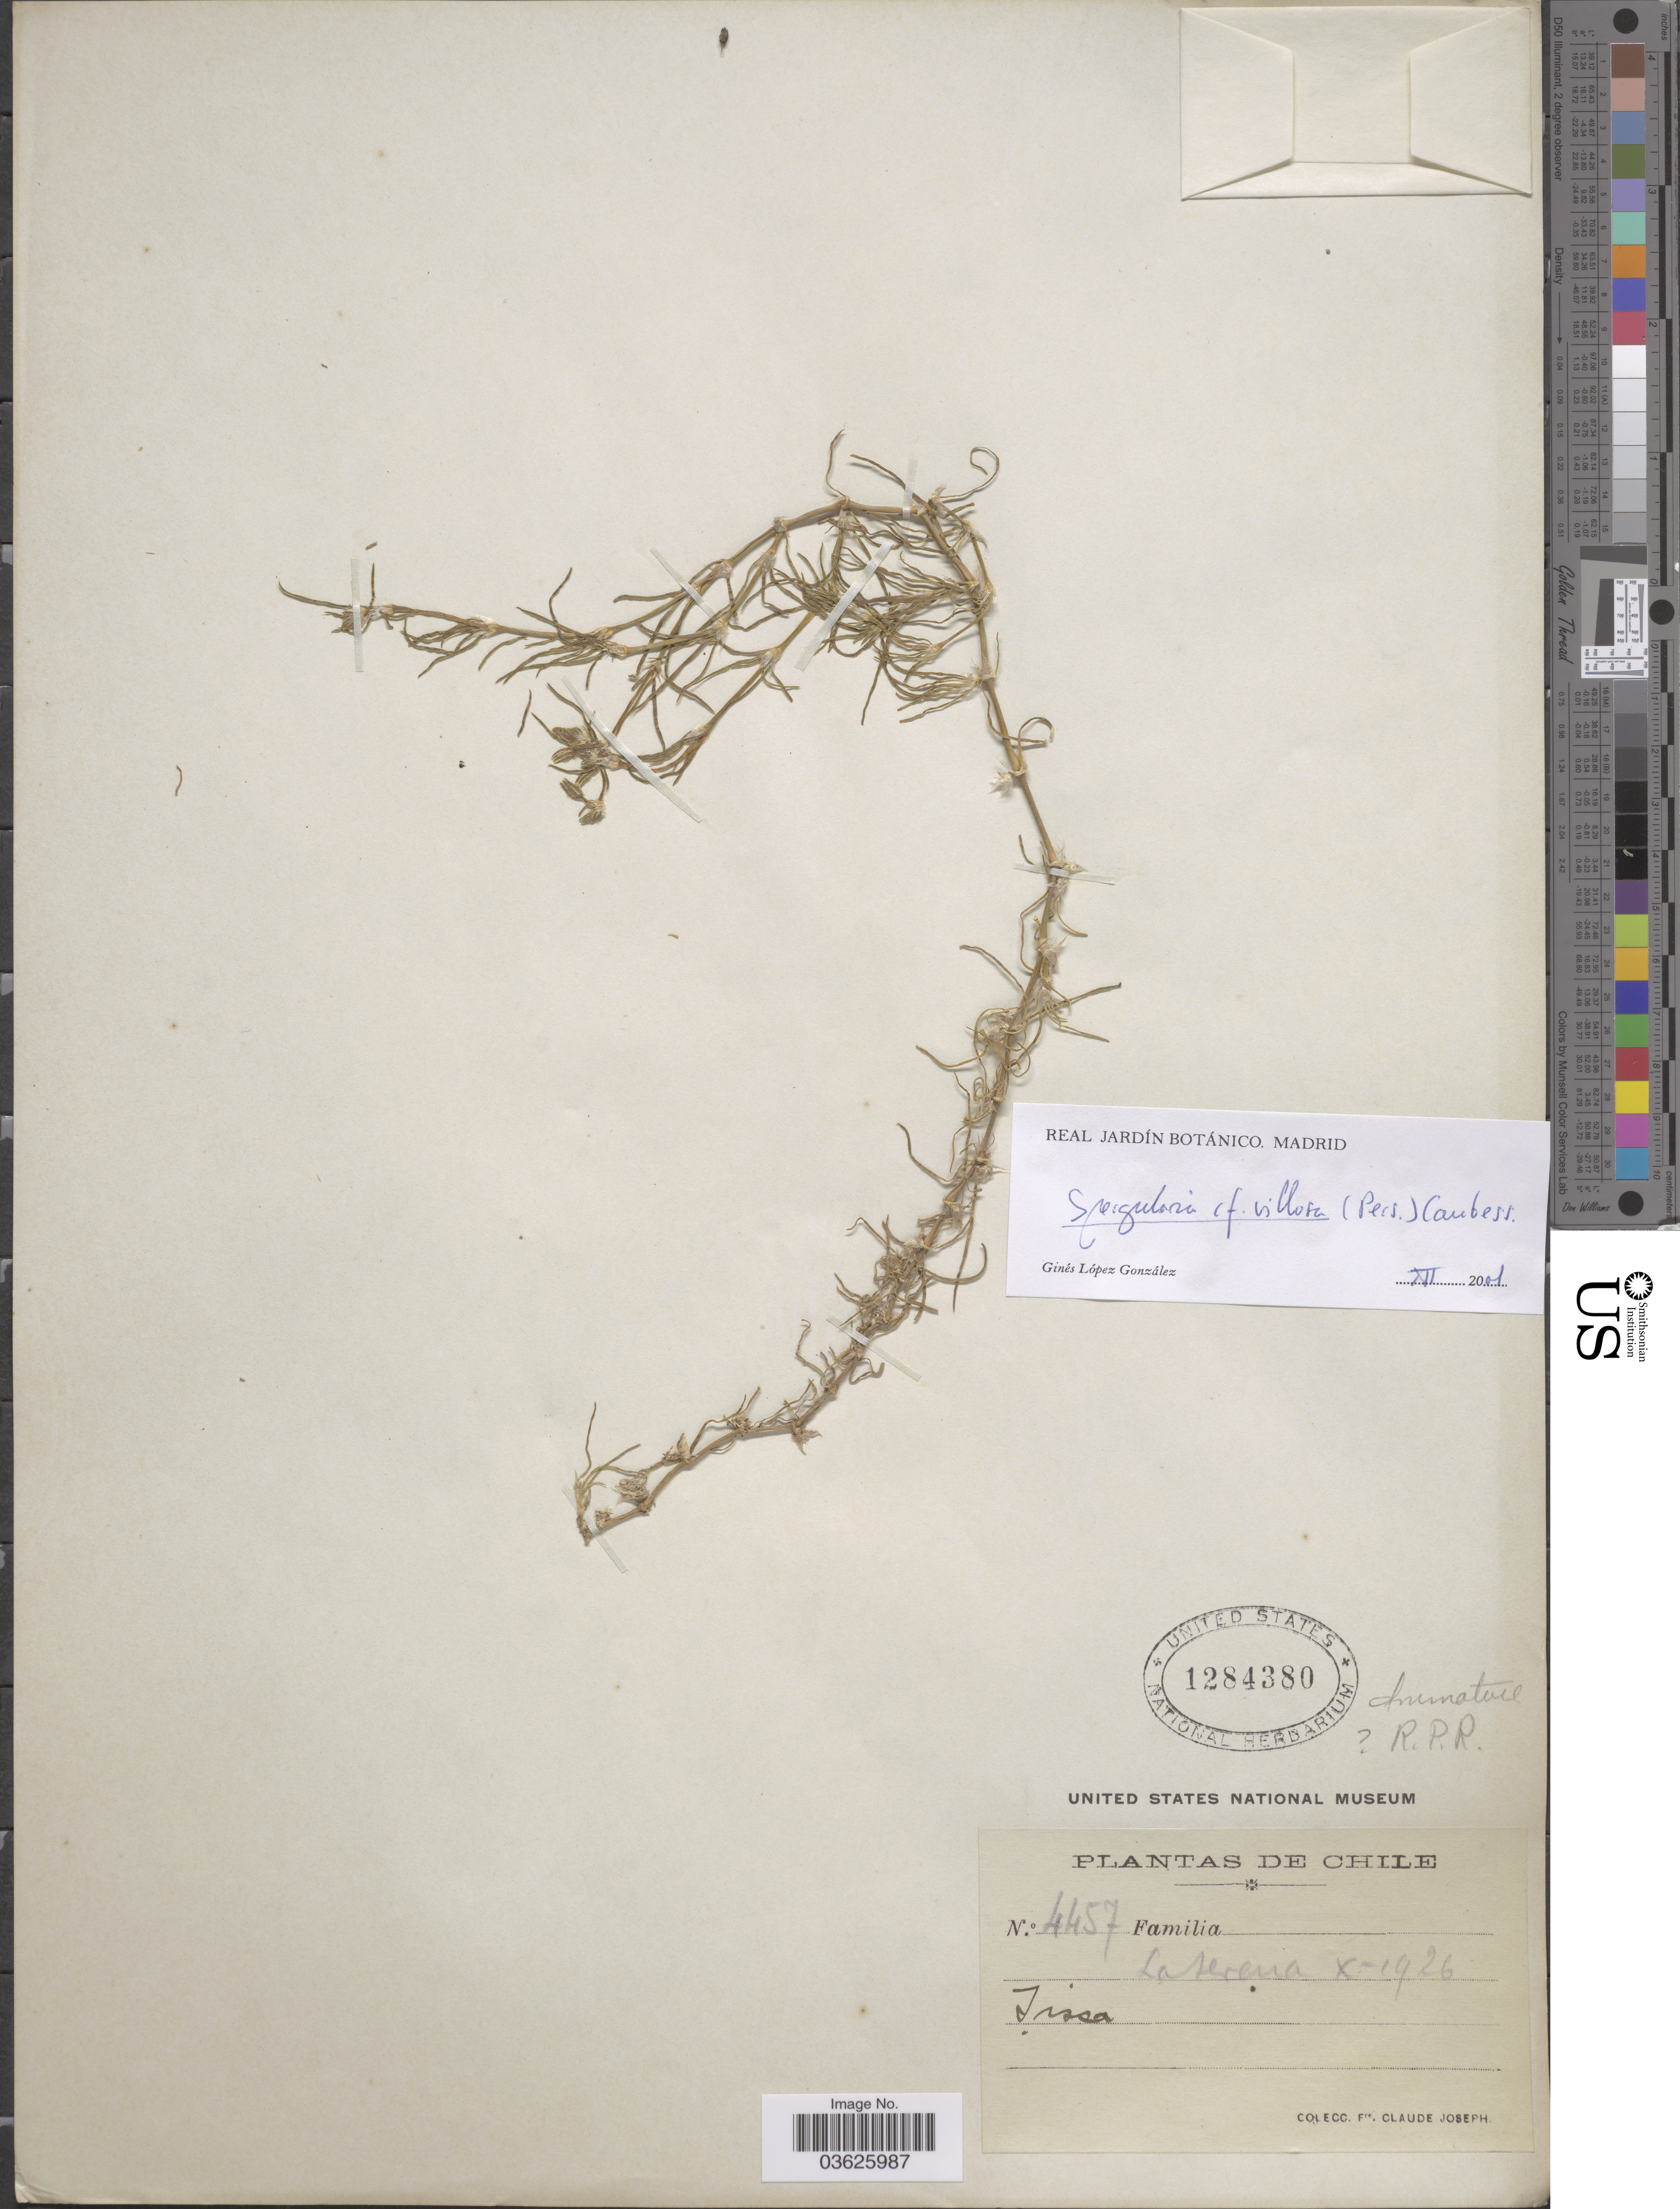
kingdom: Plantae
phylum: Tracheophyta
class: Magnoliopsida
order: Caryophyllales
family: Caryophyllaceae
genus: Spergularia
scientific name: Spergularia villosa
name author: (Pers.) Cambess.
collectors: Bro. Claude-Joseph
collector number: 4457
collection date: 1926-10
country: Chile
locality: La Serena.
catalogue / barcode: US 1284380